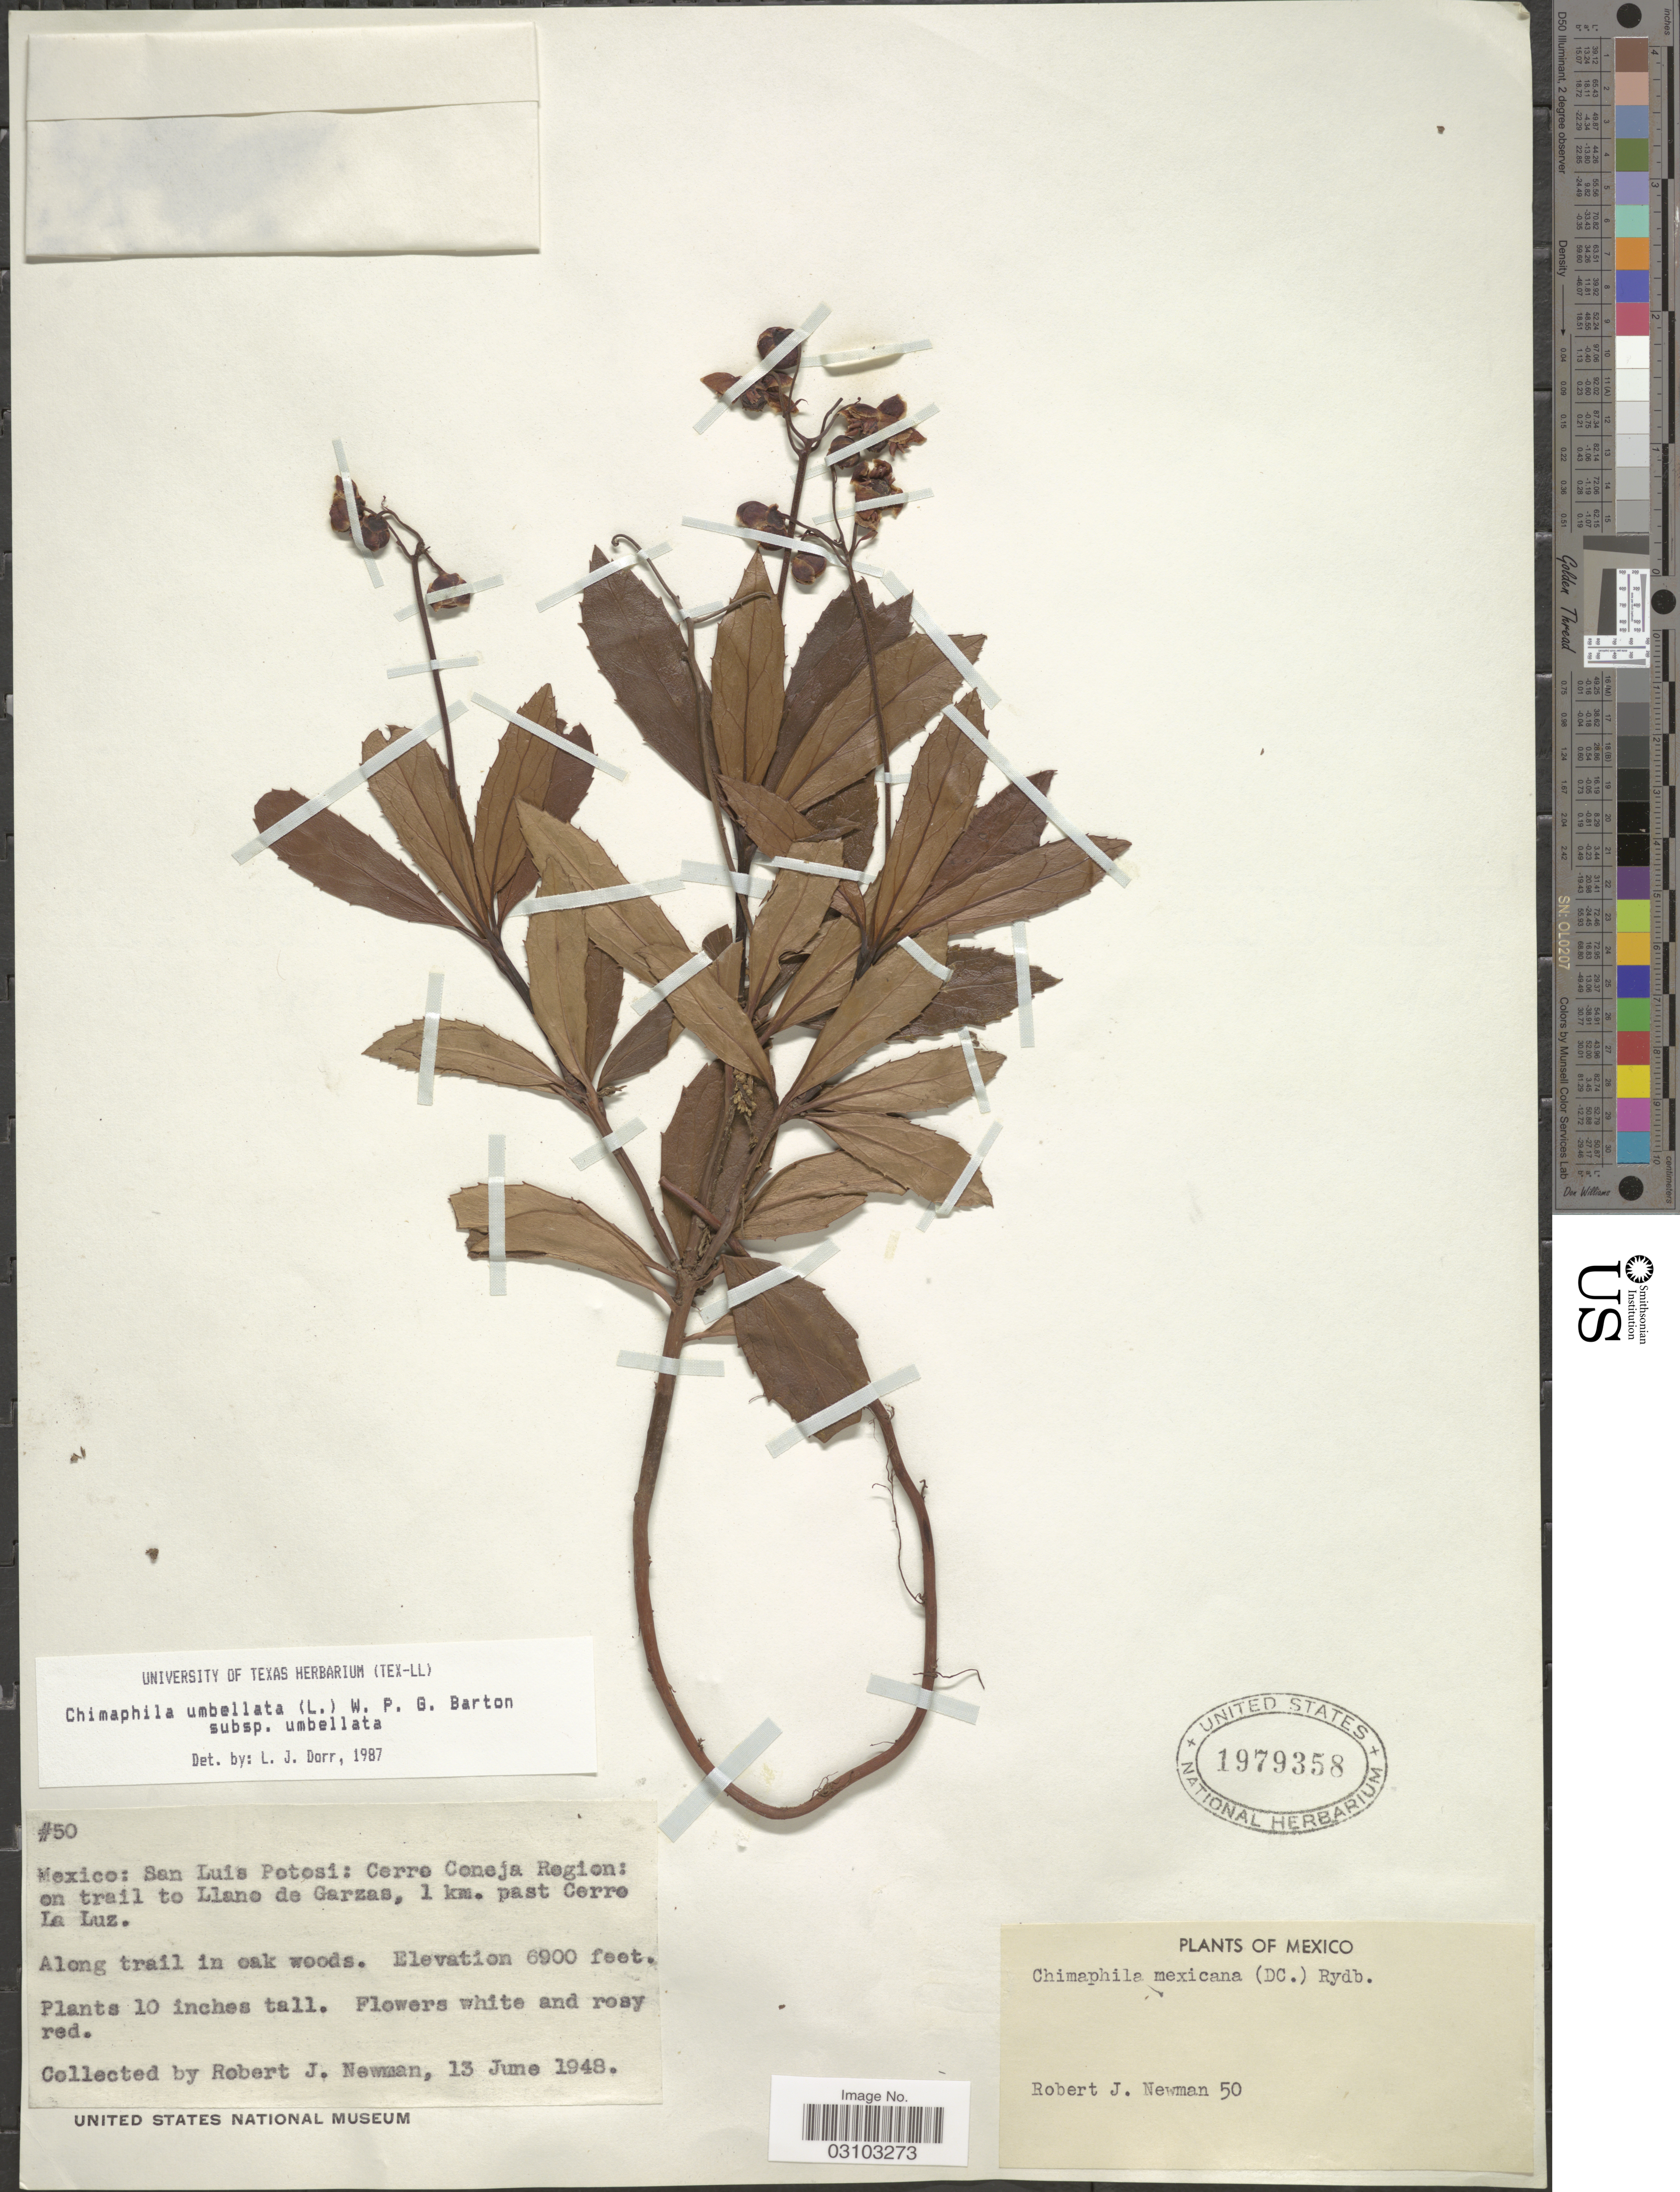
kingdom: Plantae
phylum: Tracheophyta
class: Magnoliopsida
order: Ericales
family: Ericaceae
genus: Chimaphila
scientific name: Chimaphila umbellata subsp. umbellata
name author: (L.) W.P.C. Barton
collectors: R. J. Newman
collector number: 50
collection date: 1948-06-13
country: Mexico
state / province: San Luis Potosí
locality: Cerro Coneja Region: on trail to Llano de Garzas, 1 km. past Cerro La Luz.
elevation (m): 2103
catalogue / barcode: US 1979358